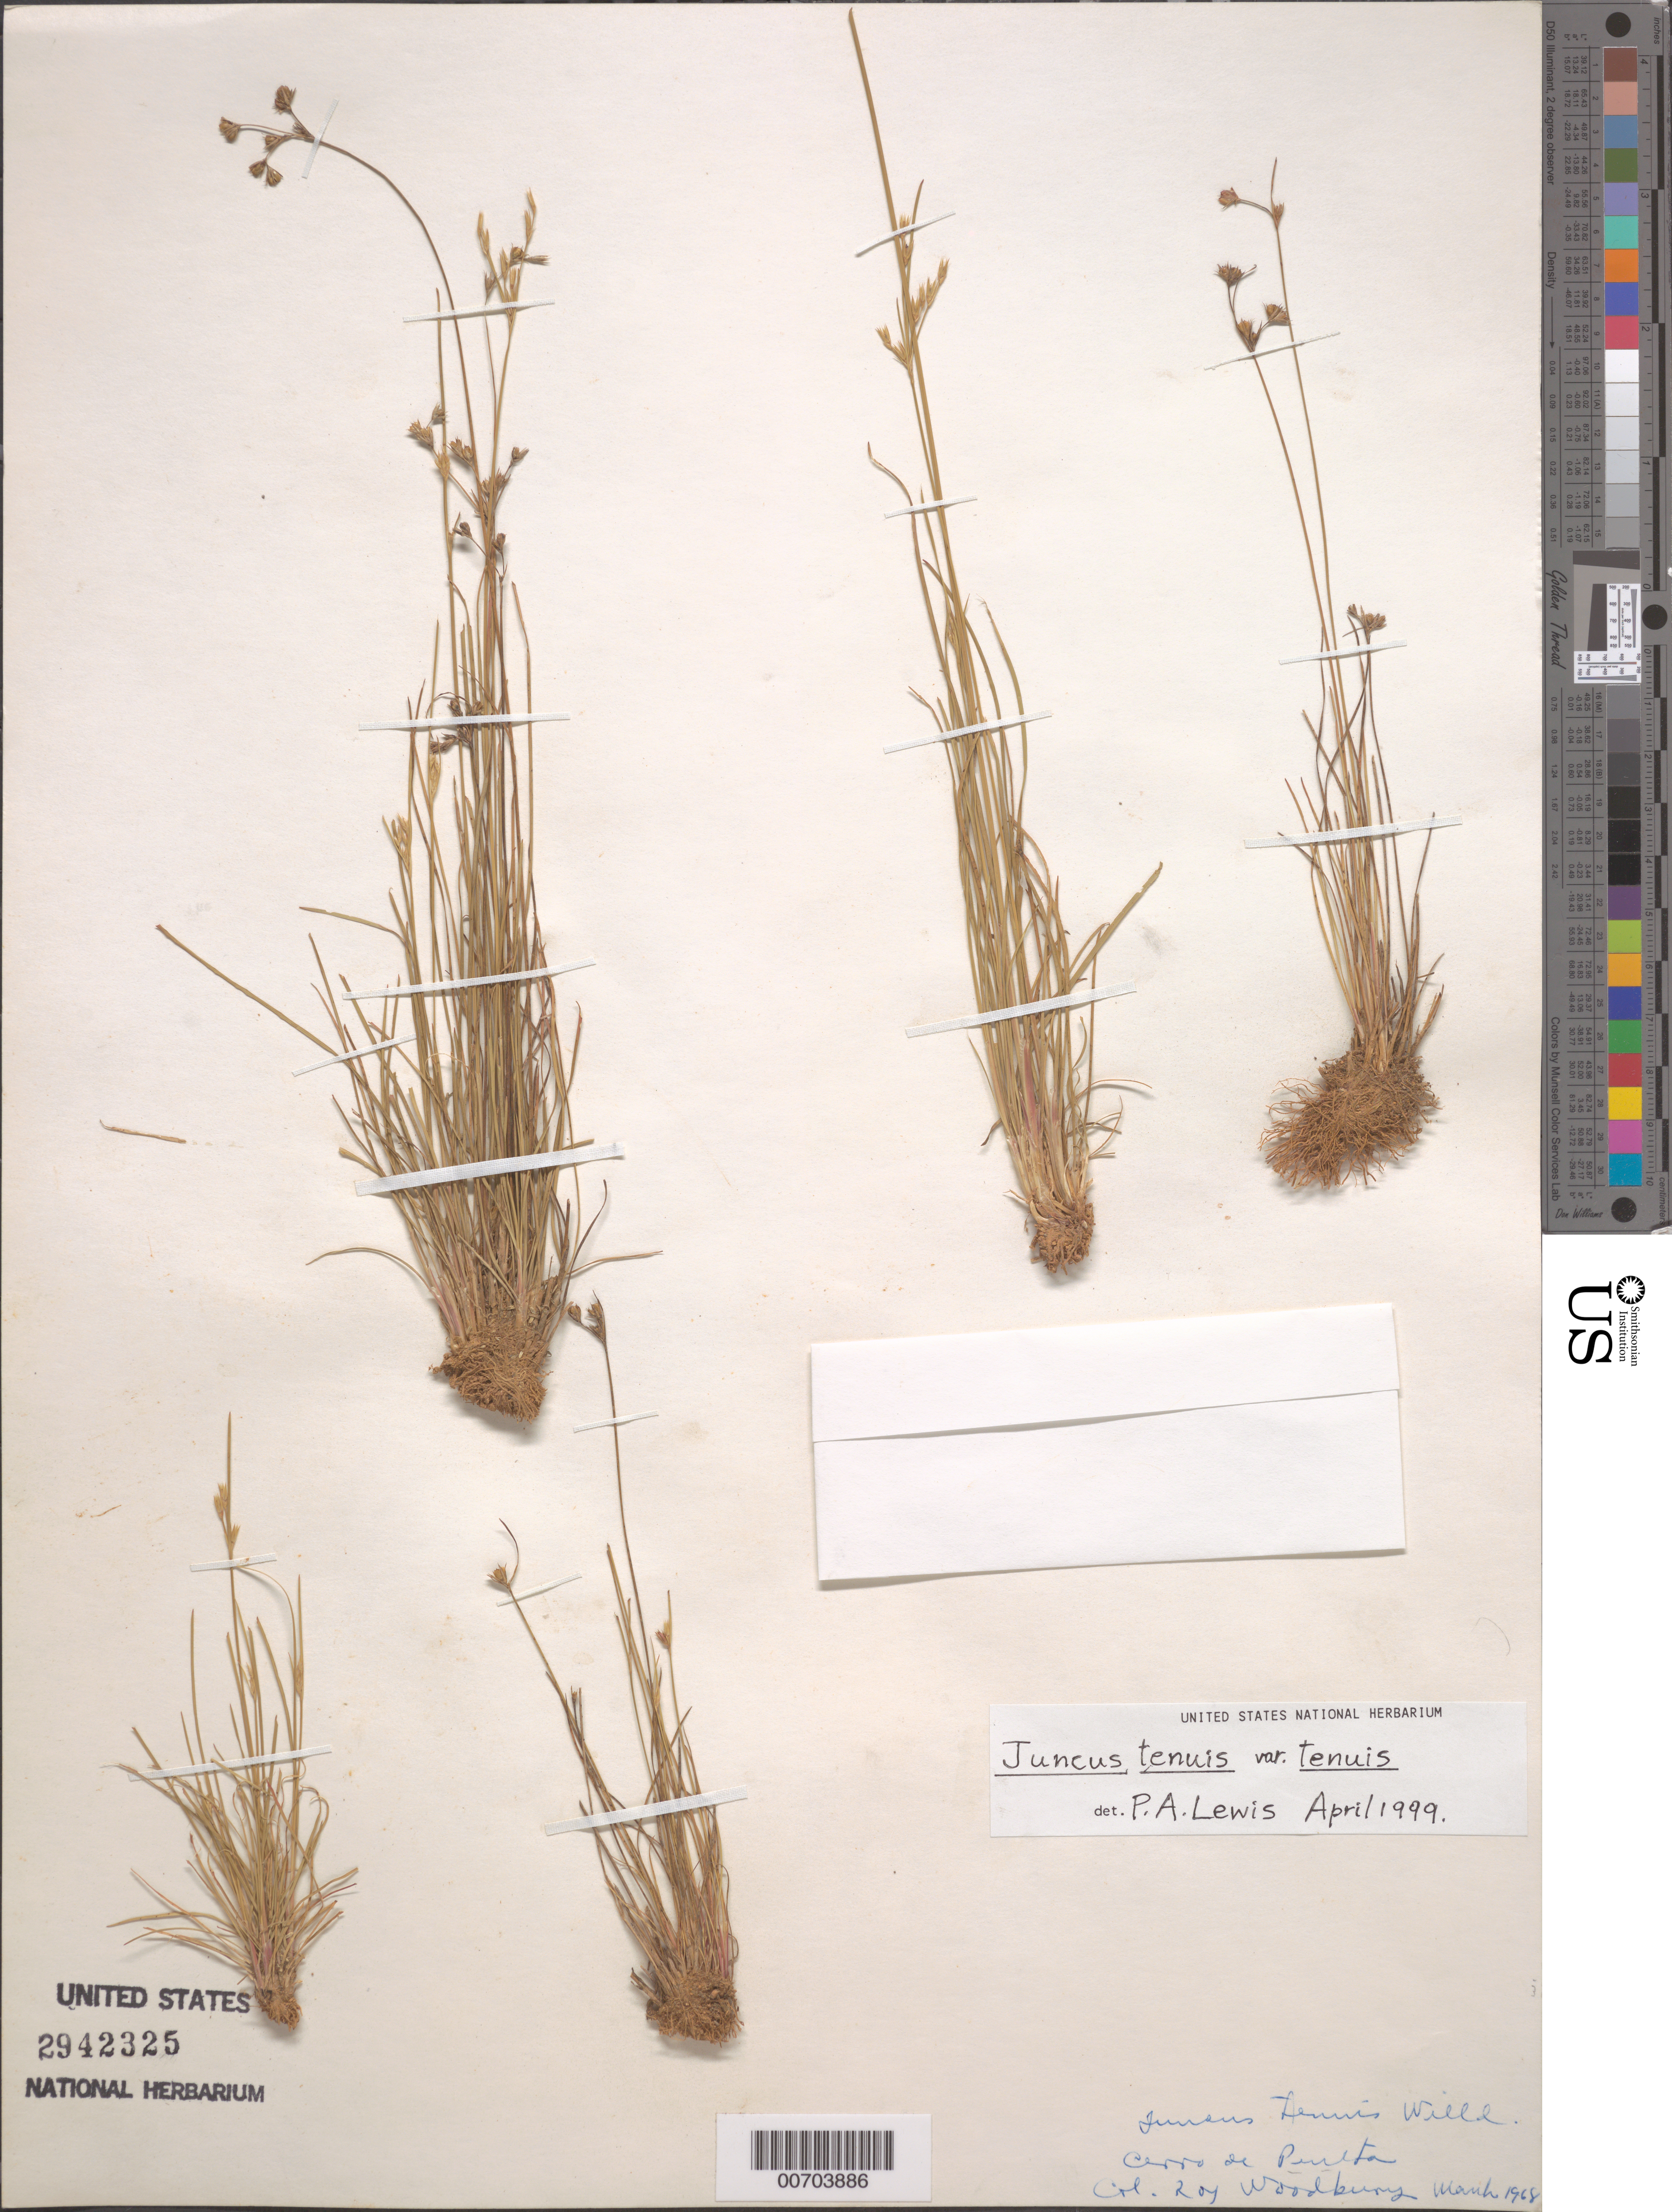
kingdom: Plantae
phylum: Tracheophyta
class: Liliopsida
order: Poales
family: Juncaceae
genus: Juncus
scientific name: Juncus tenuis var. tenuis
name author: Willd.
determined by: Lewis, P. A., (US), NMNH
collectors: R. O. Woodbury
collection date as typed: Mar 1968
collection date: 1968-03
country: Puerto Rico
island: Greater Antilles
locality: Cerro de Punta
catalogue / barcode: US 2942325